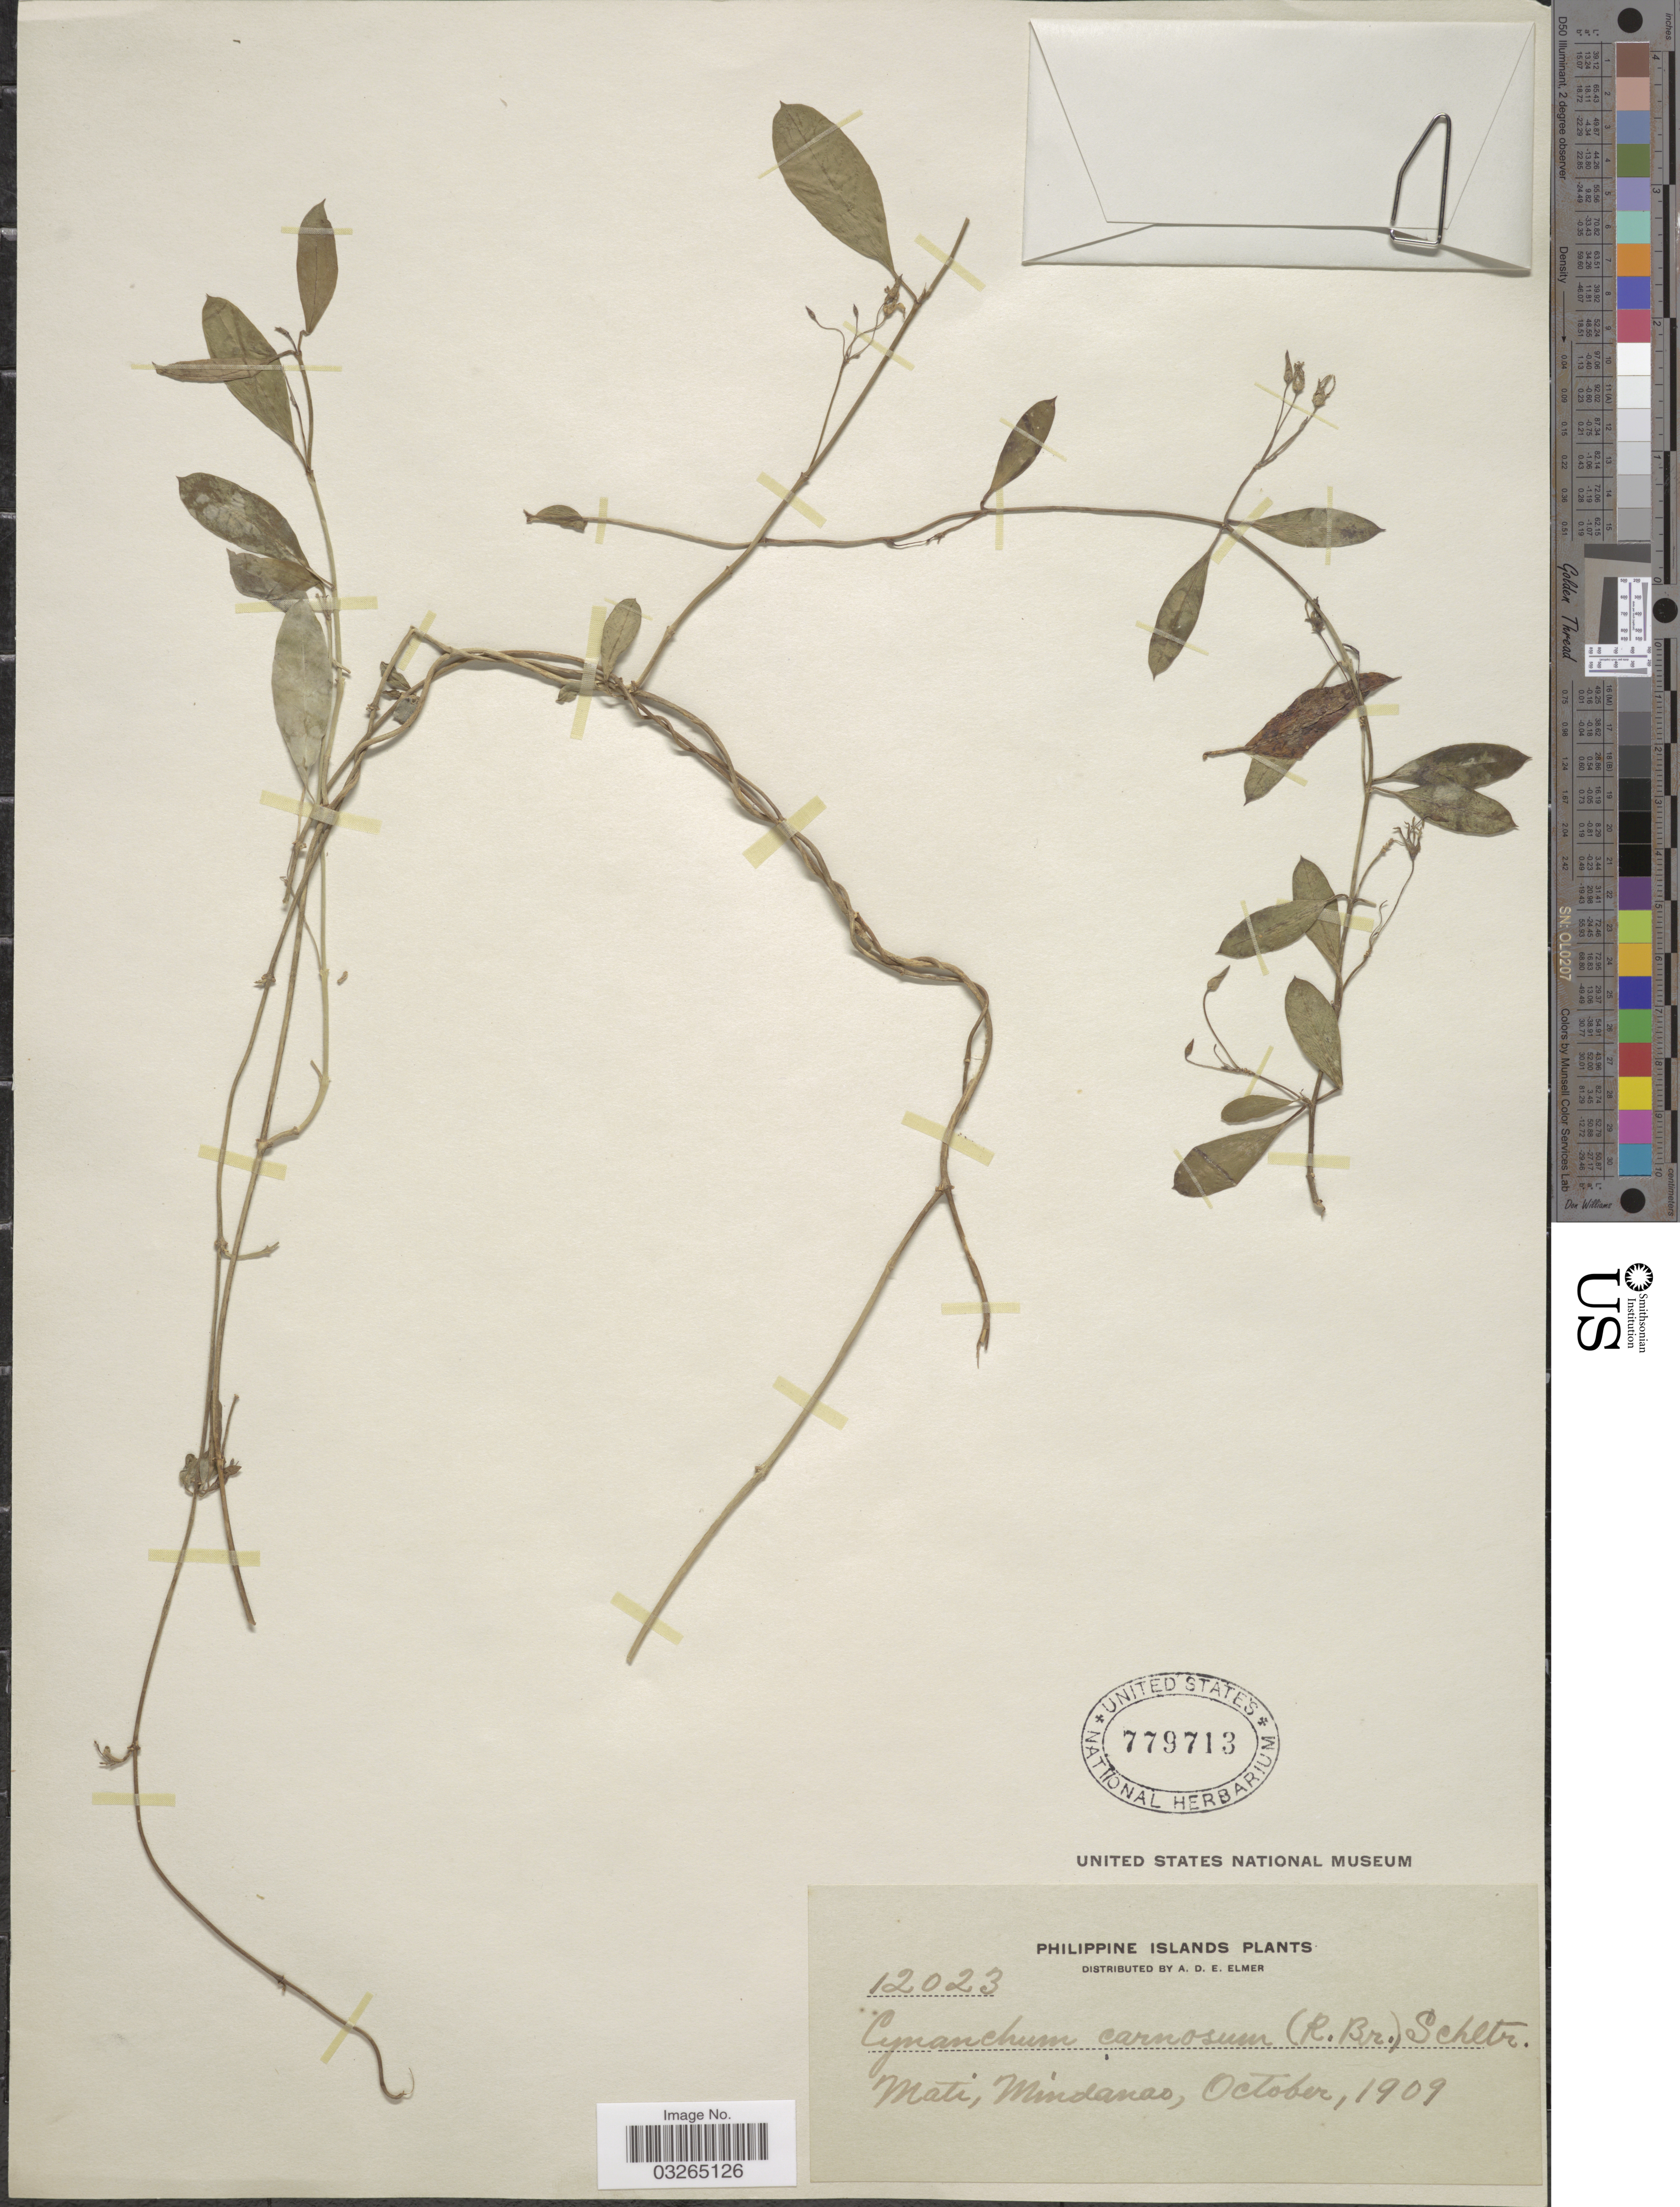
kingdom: Plantae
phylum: Tracheophyta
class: Magnoliopsida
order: Gentianales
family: Apocynaceae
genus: Vincetoxicum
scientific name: Vincetoxicum carnosum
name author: (R. Br.) Benth.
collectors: A. D. E. Elmer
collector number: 12023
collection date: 1909-10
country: Philippines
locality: Mati, Mindanao.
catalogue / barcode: US 779713